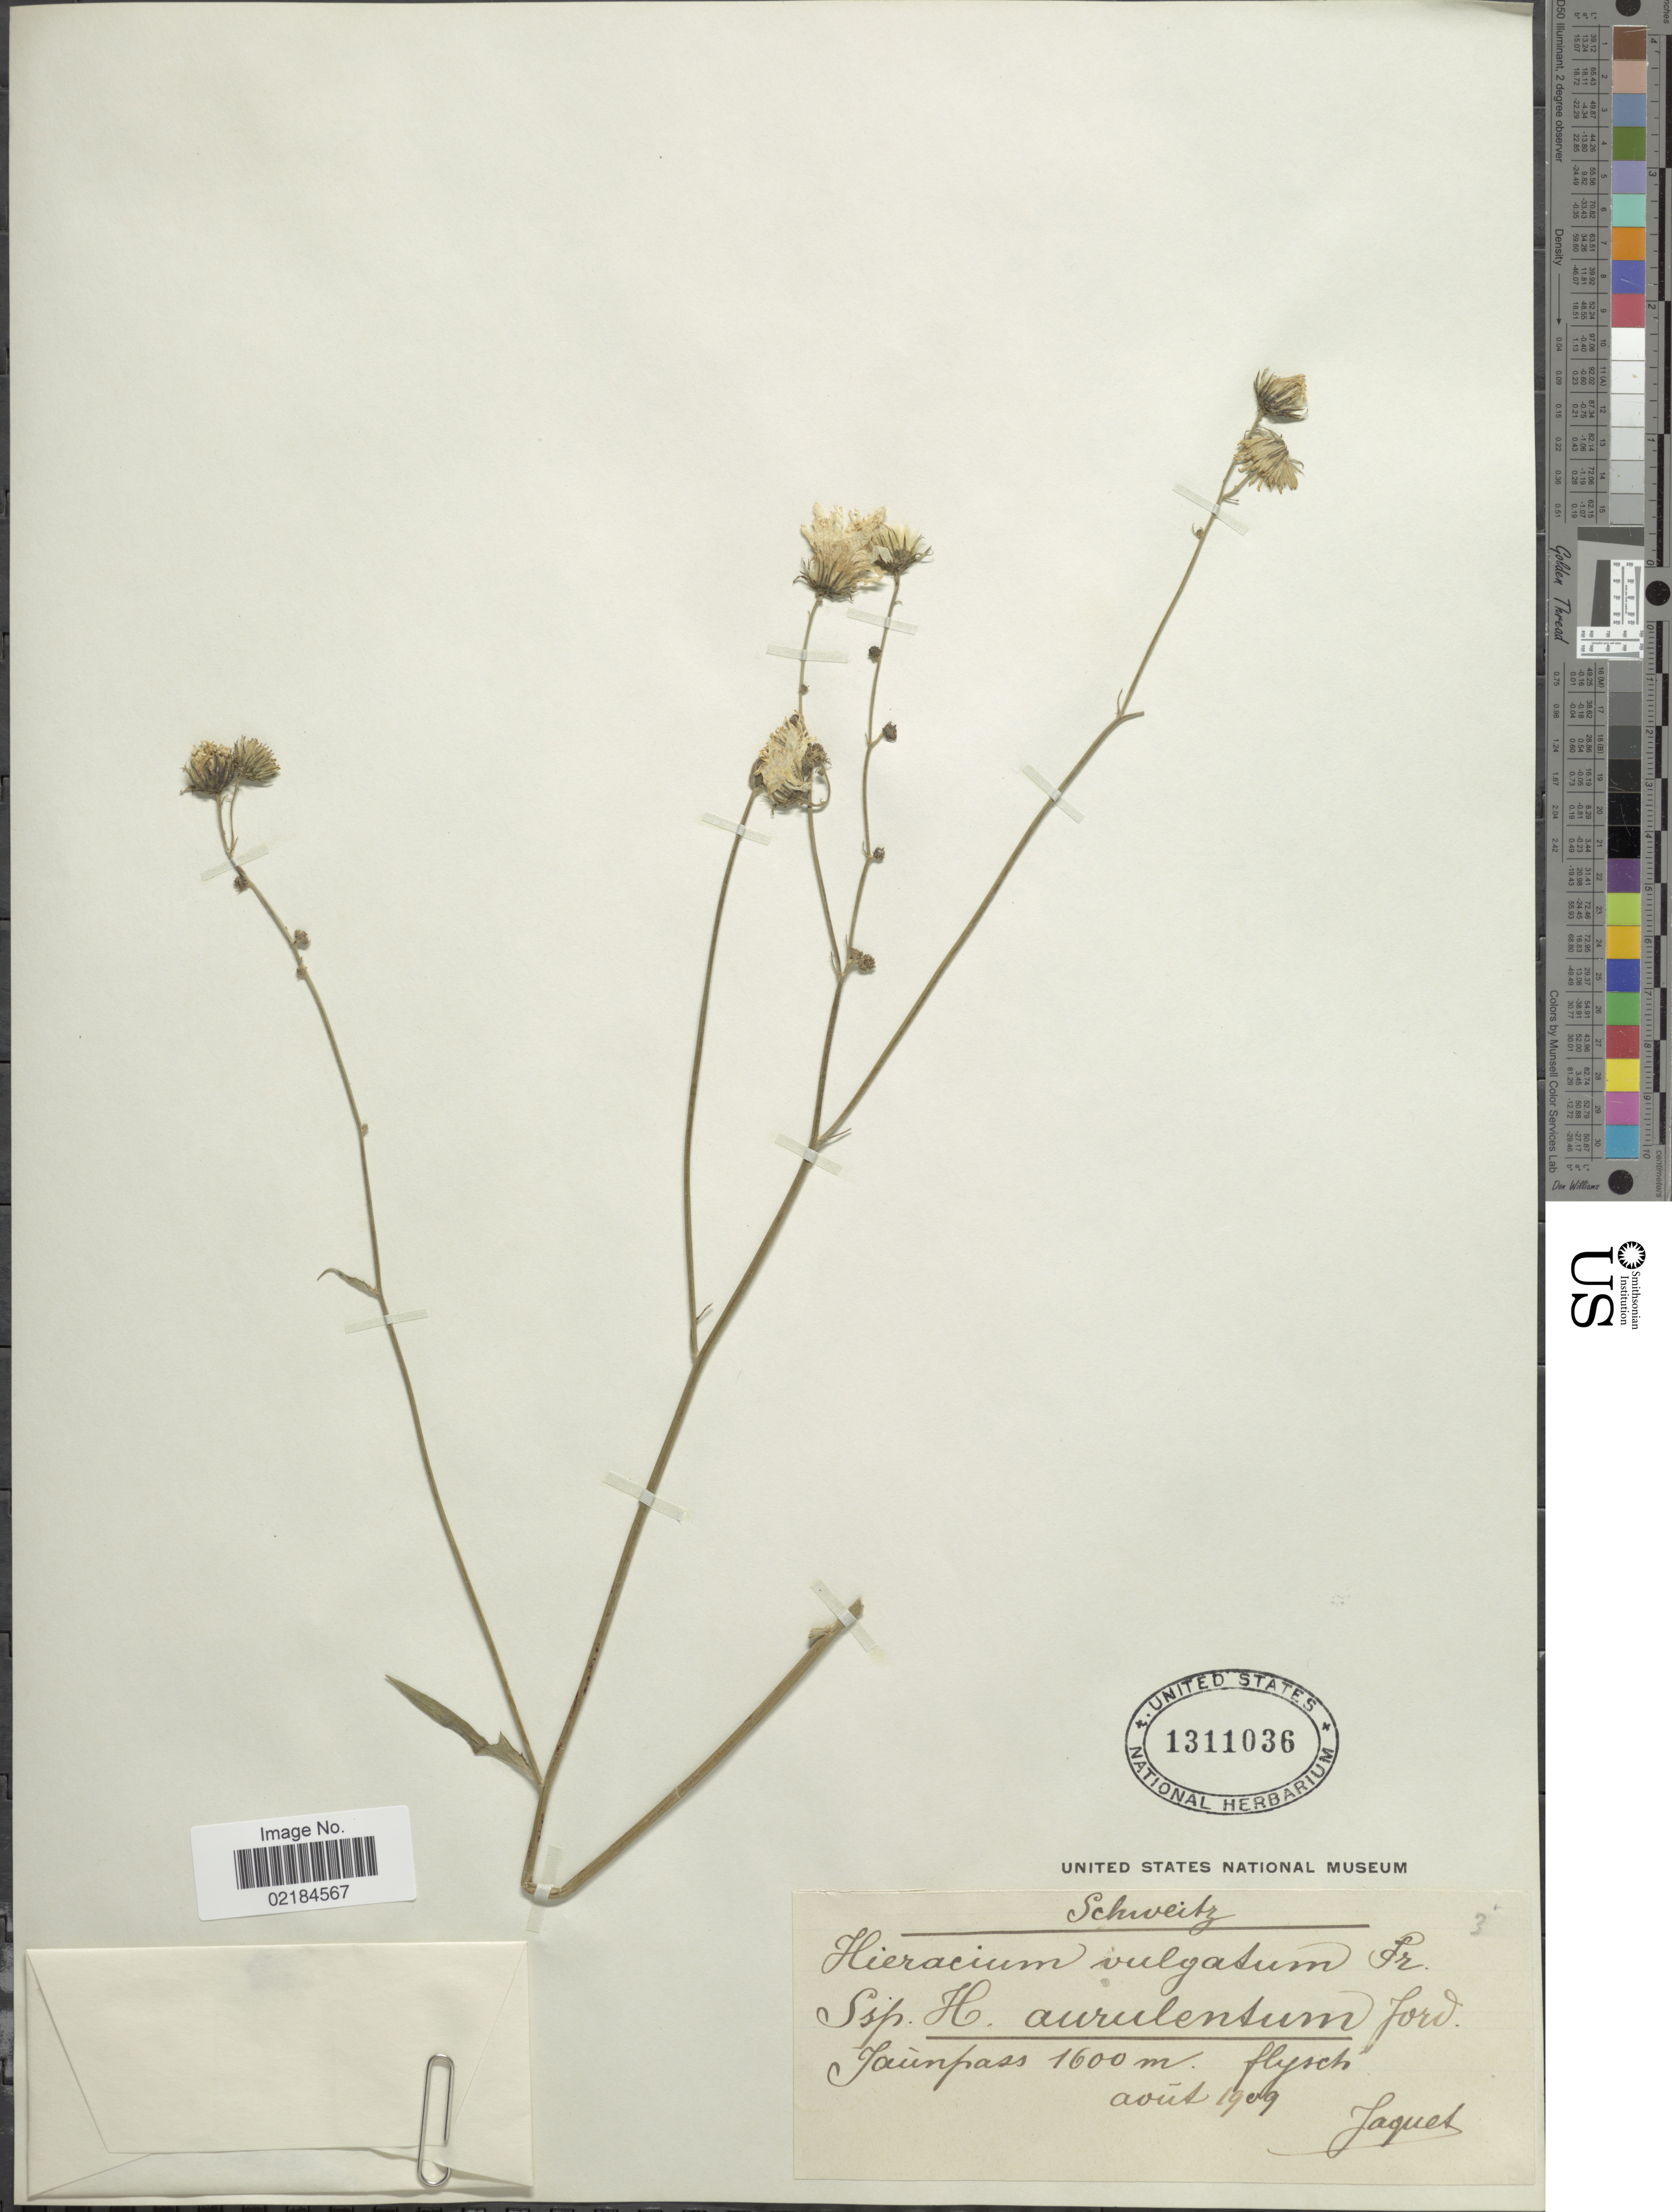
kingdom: Plantae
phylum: Tracheophyta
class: Magnoliopsida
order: Asterales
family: Asteraceae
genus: Hieracium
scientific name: Hieracium lachenalii subsp. cruenifolium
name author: (Dahlst. & Lübeck) Zahn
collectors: -. Jaquet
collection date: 1909-08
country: Switzerland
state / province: Schwyz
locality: Schweitz, Jaunpass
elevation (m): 1600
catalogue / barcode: US 1311036